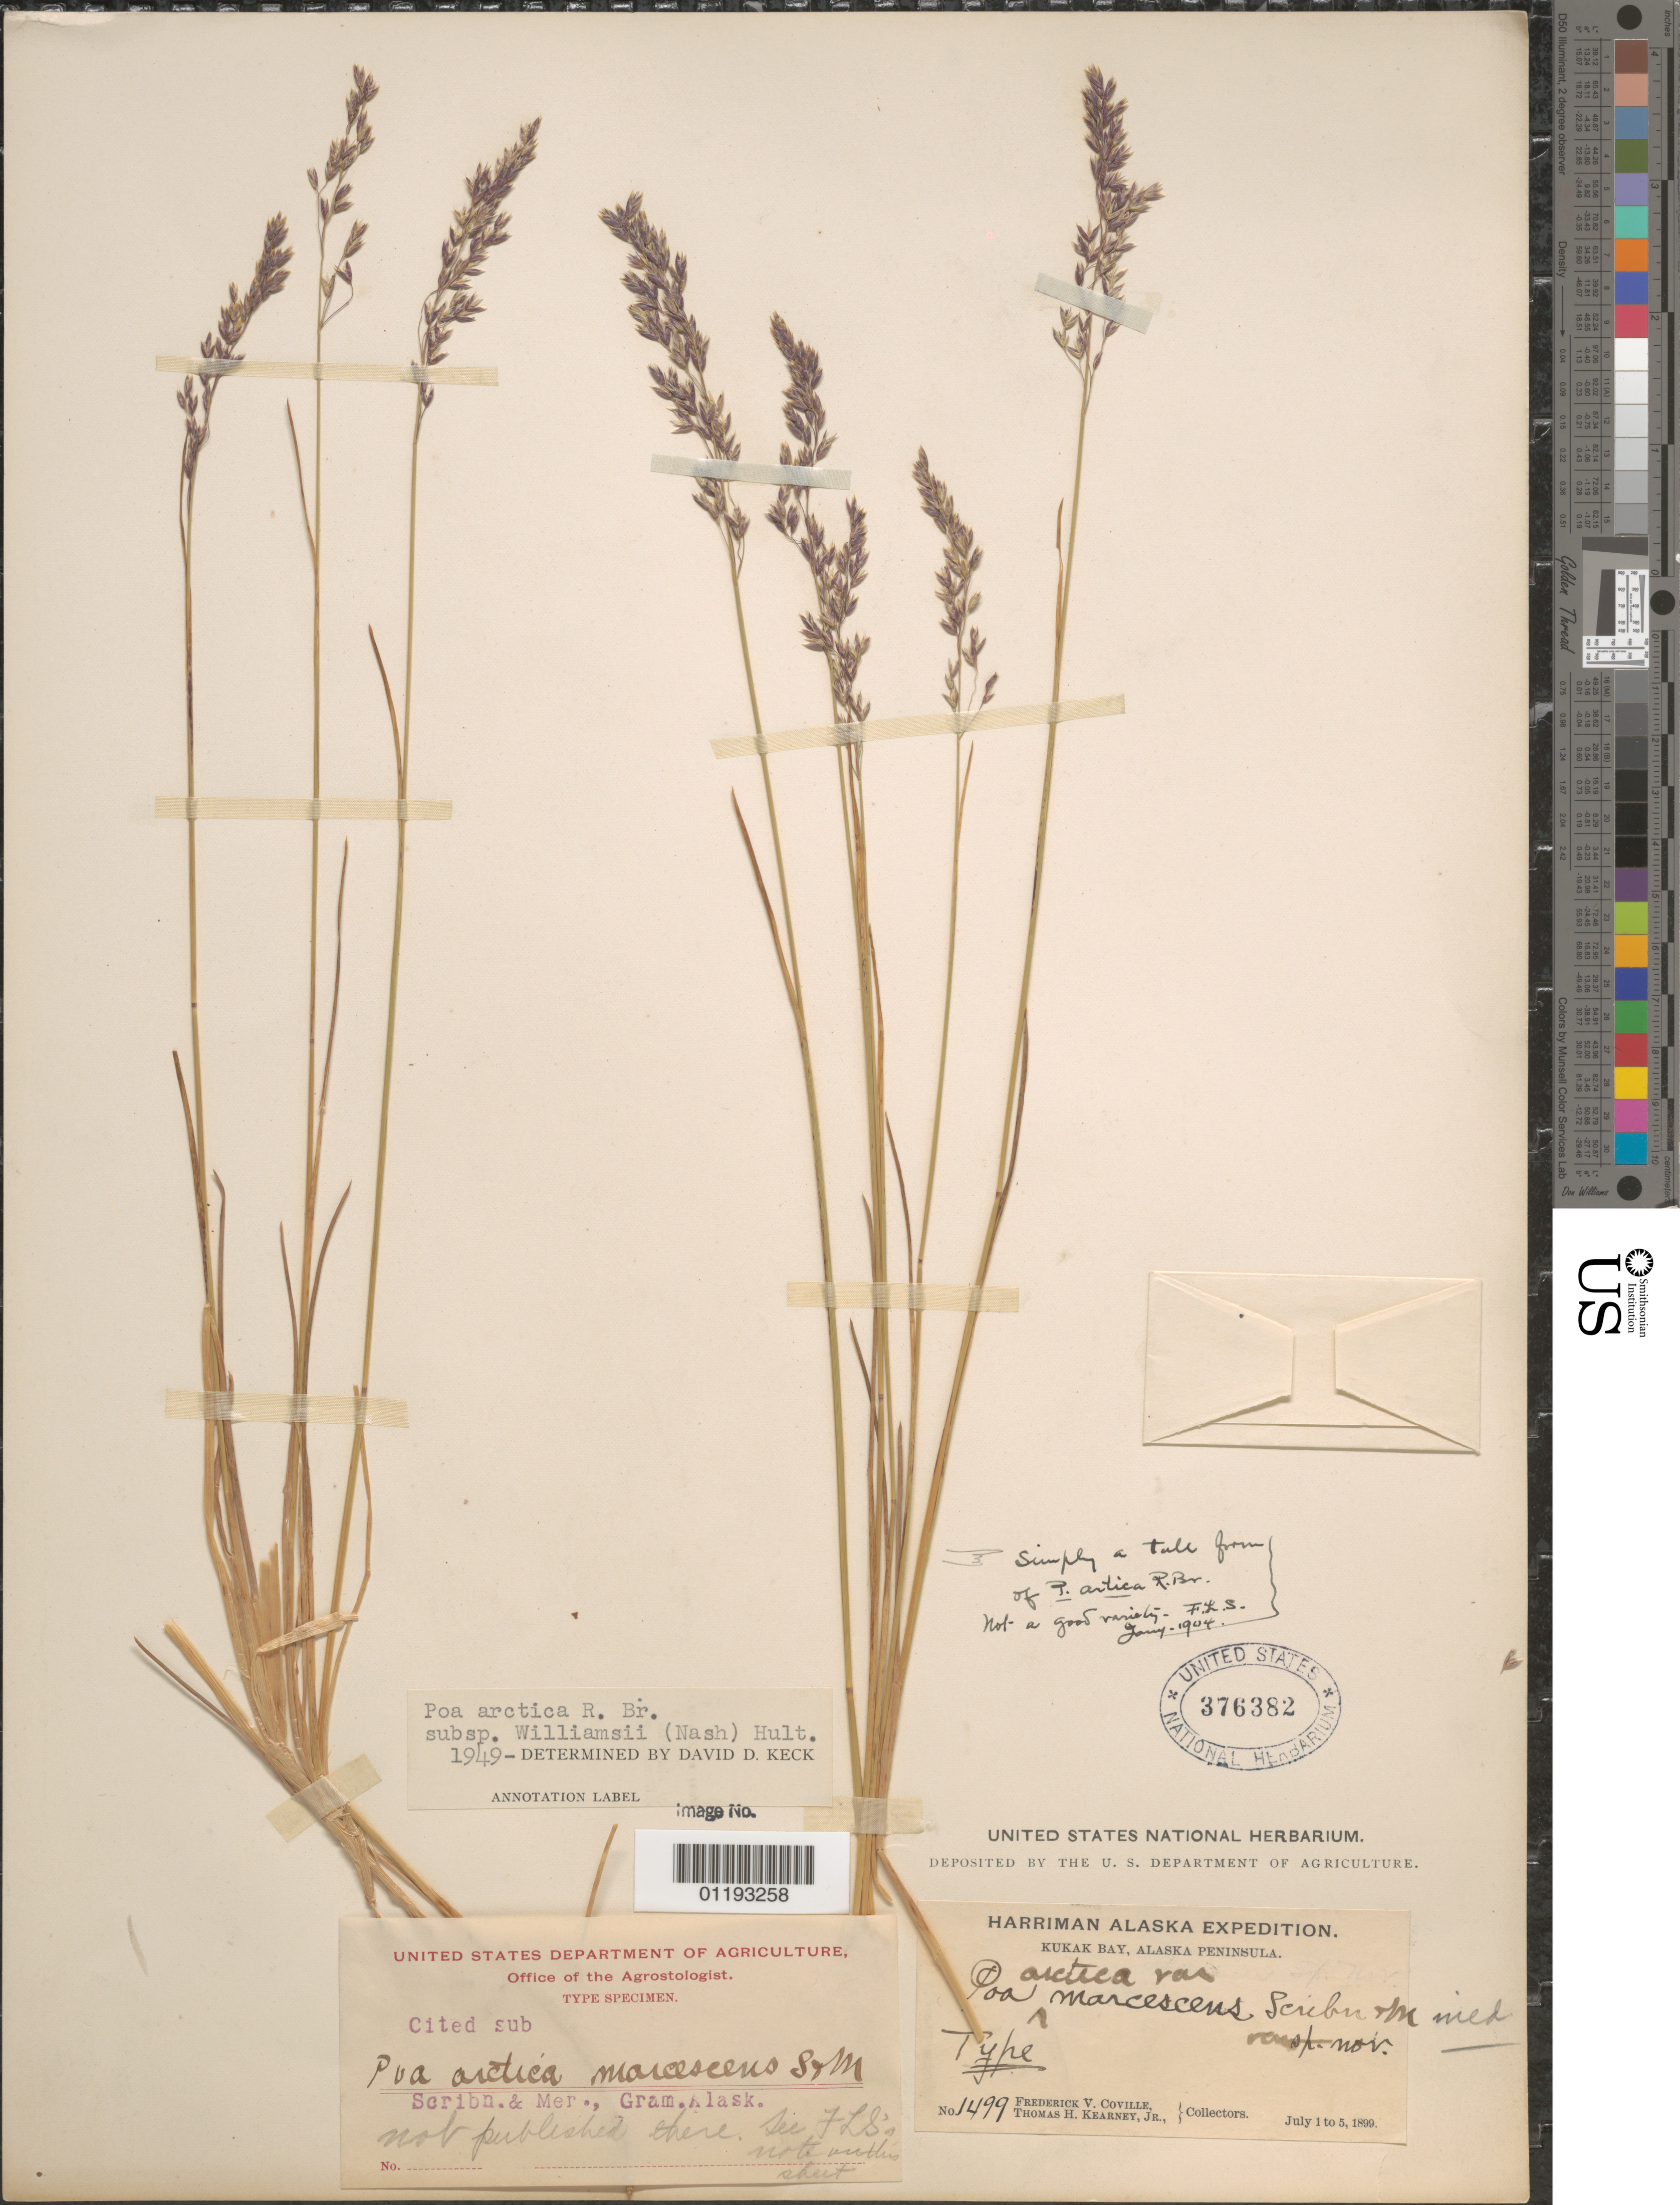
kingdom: Plantae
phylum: Tracheophyta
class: Liliopsida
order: Poales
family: Poaceae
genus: Poa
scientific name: Poa arctica subsp. williamsii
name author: (Nash) Hultén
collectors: F. V. Coville & T. H. Kearney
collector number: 1499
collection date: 1899-07-01/1899-07-05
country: United States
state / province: Alaska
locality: Kukak Bay, Alaska Penninsula.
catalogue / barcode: US 376382